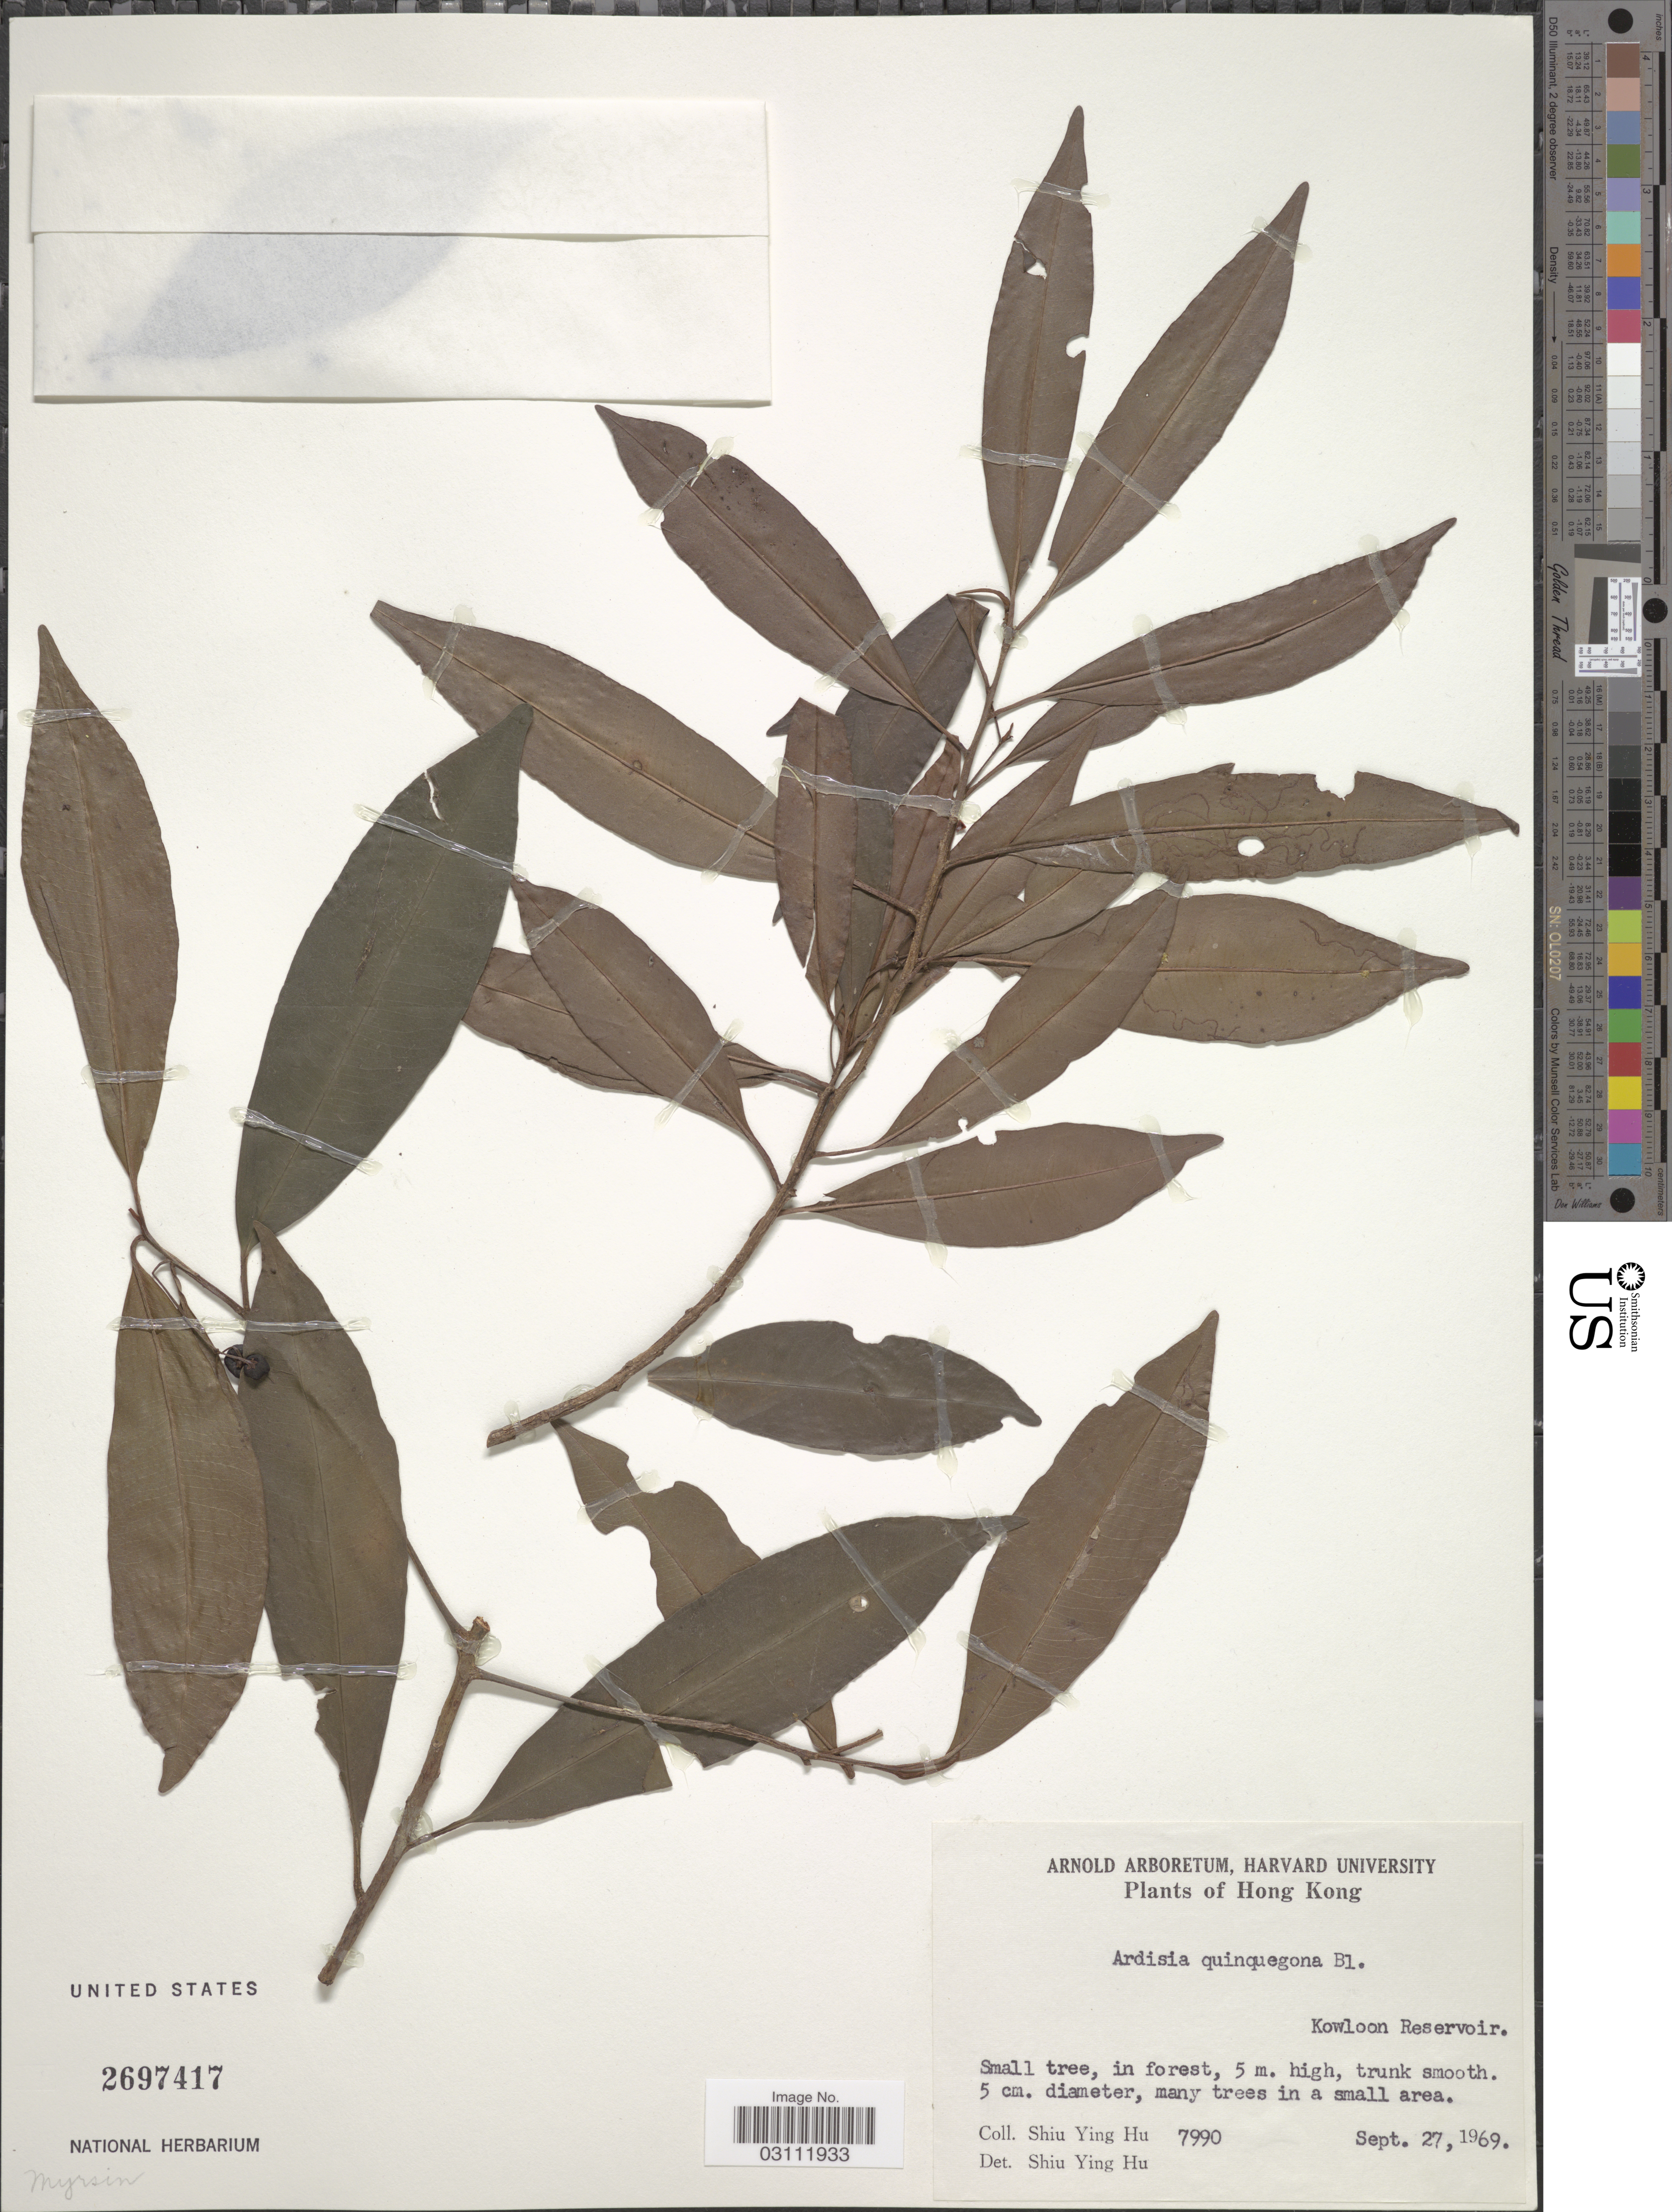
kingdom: Plantae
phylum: Tracheophyta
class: Magnoliopsida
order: Ericales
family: Primulaceae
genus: Ardisia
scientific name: Ardisia quinquegona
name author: Blume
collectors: S. Y. Hu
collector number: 7990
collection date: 1969-09-27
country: China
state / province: Hong Kong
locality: Kowloon Reservoir.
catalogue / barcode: US 2697417